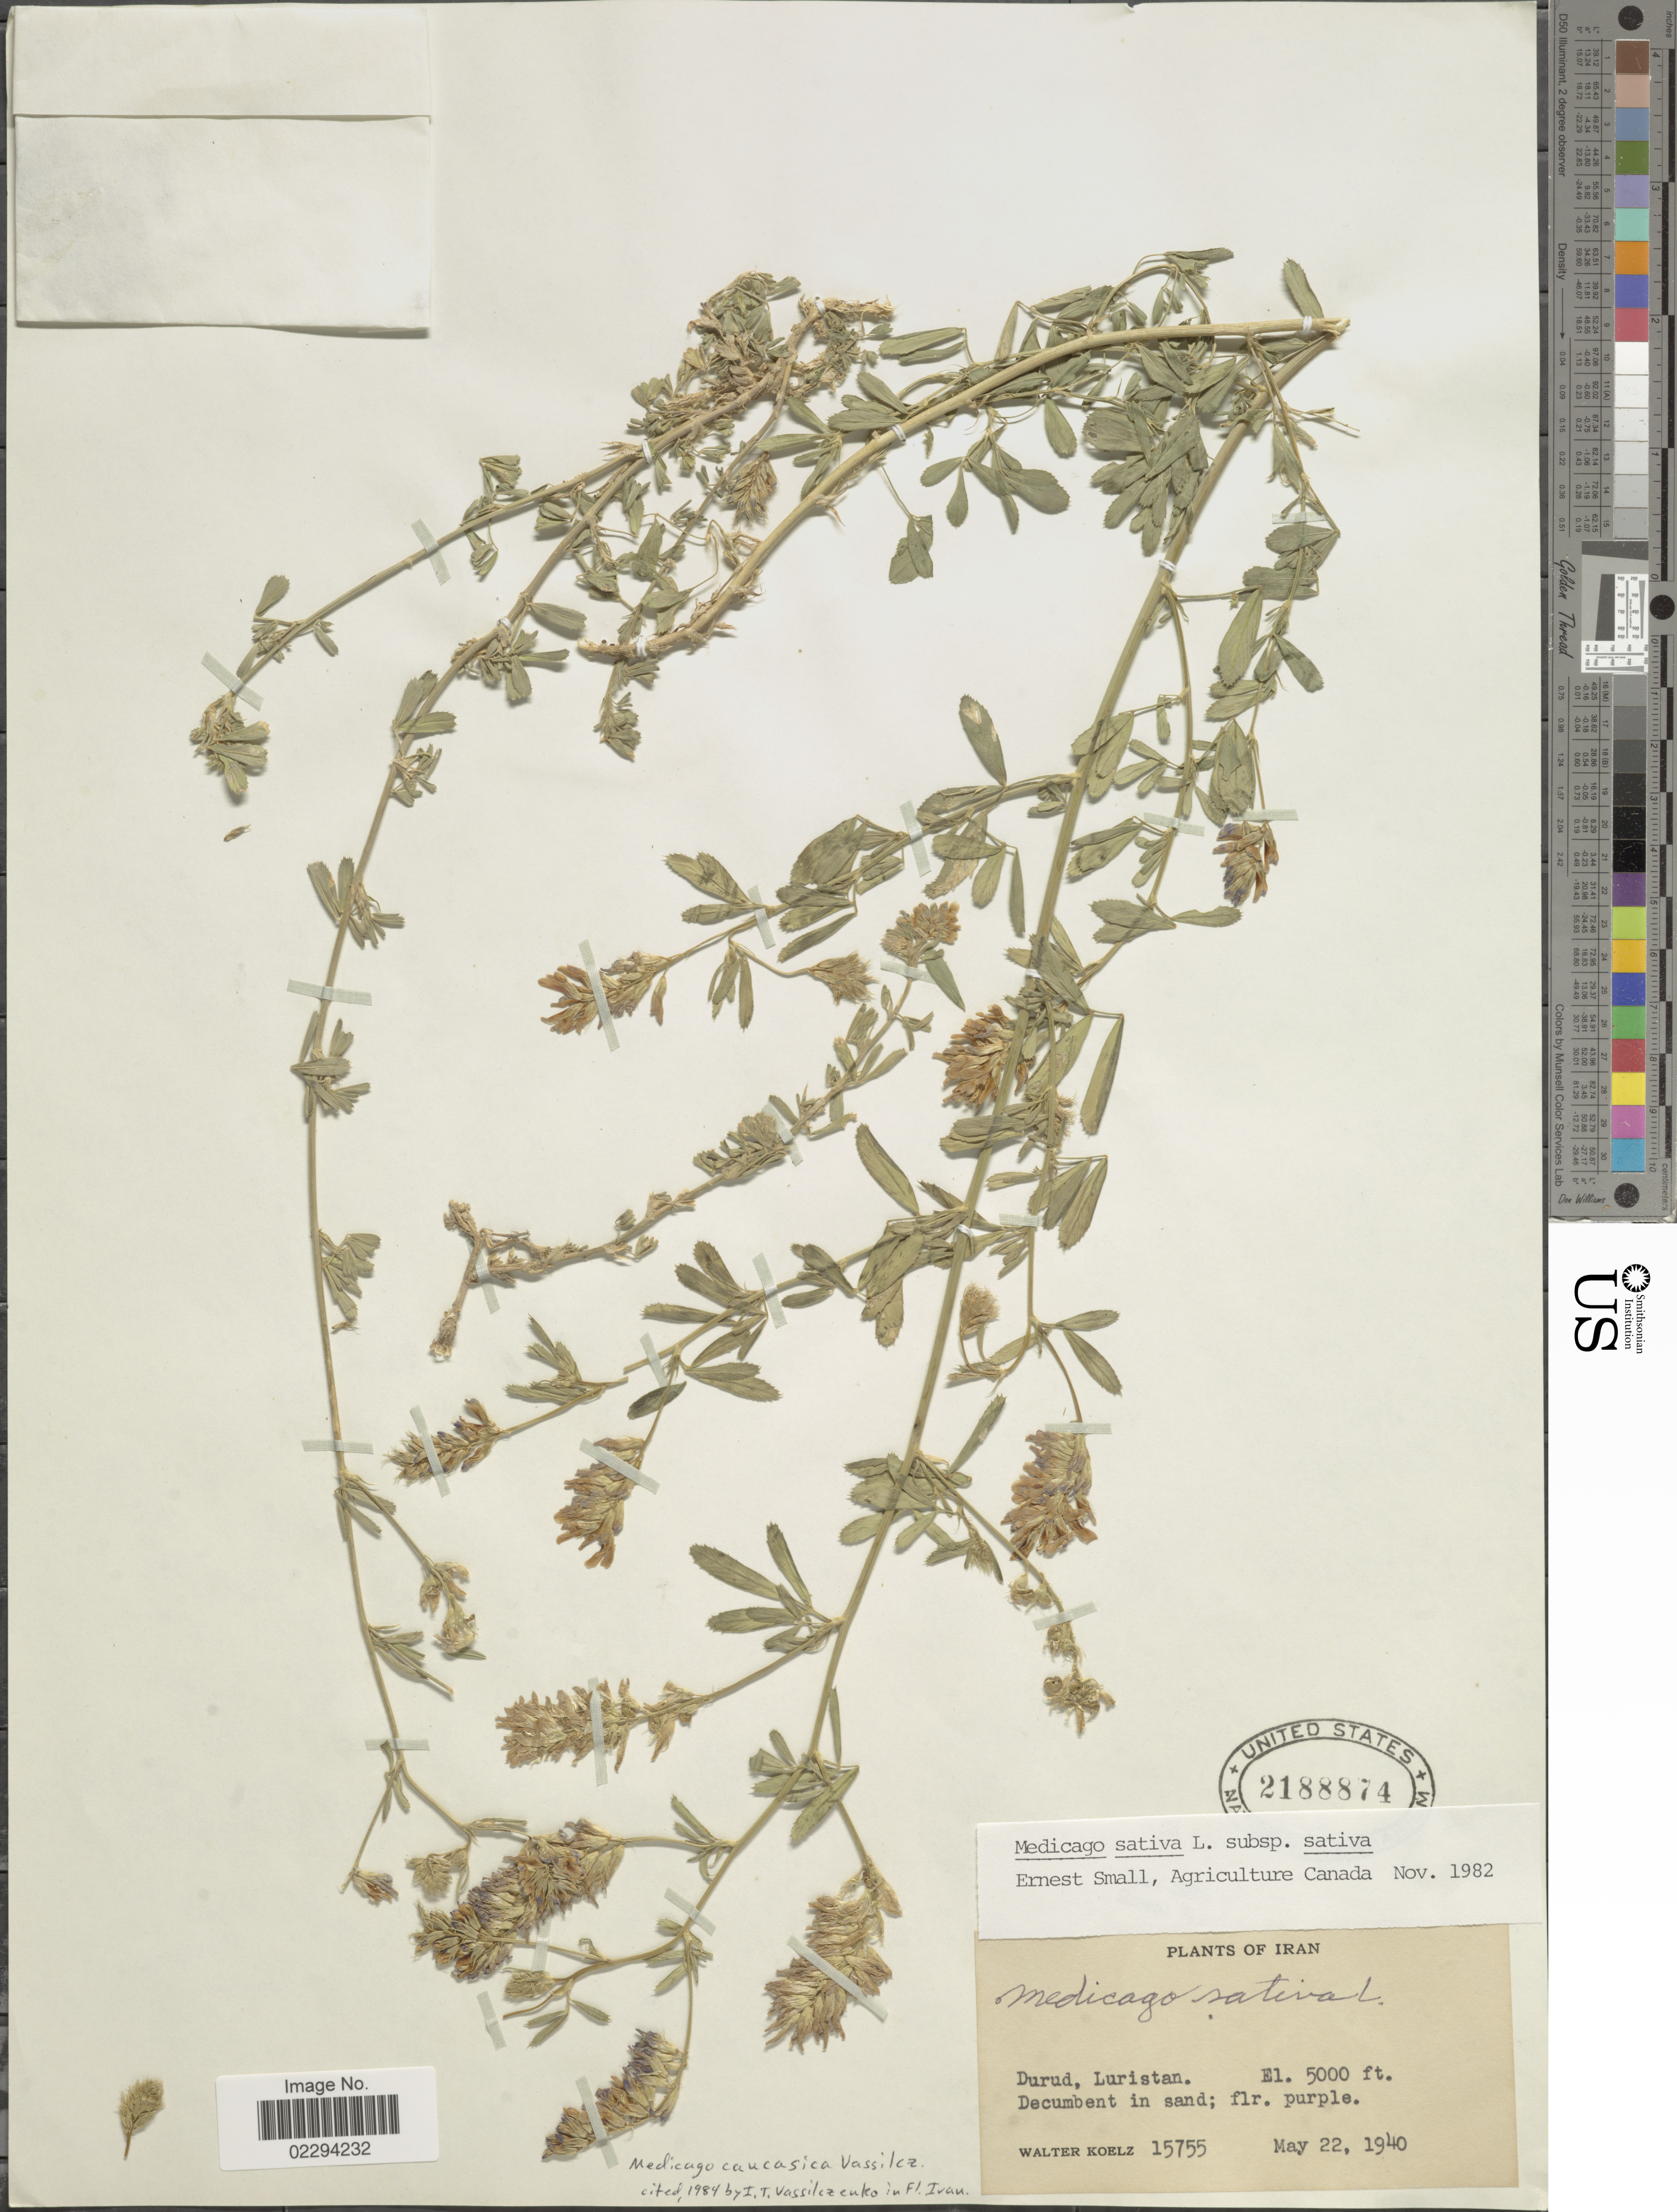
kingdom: Plantae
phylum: Tracheophyta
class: Magnoliopsida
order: Fabales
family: Fabaceae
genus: Medicago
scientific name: Medicago sativa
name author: L.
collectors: W. N. Koelz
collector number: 15755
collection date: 1940-05-22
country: Iran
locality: Durud, Luristan, decumbent.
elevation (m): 1524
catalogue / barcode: US 2188874